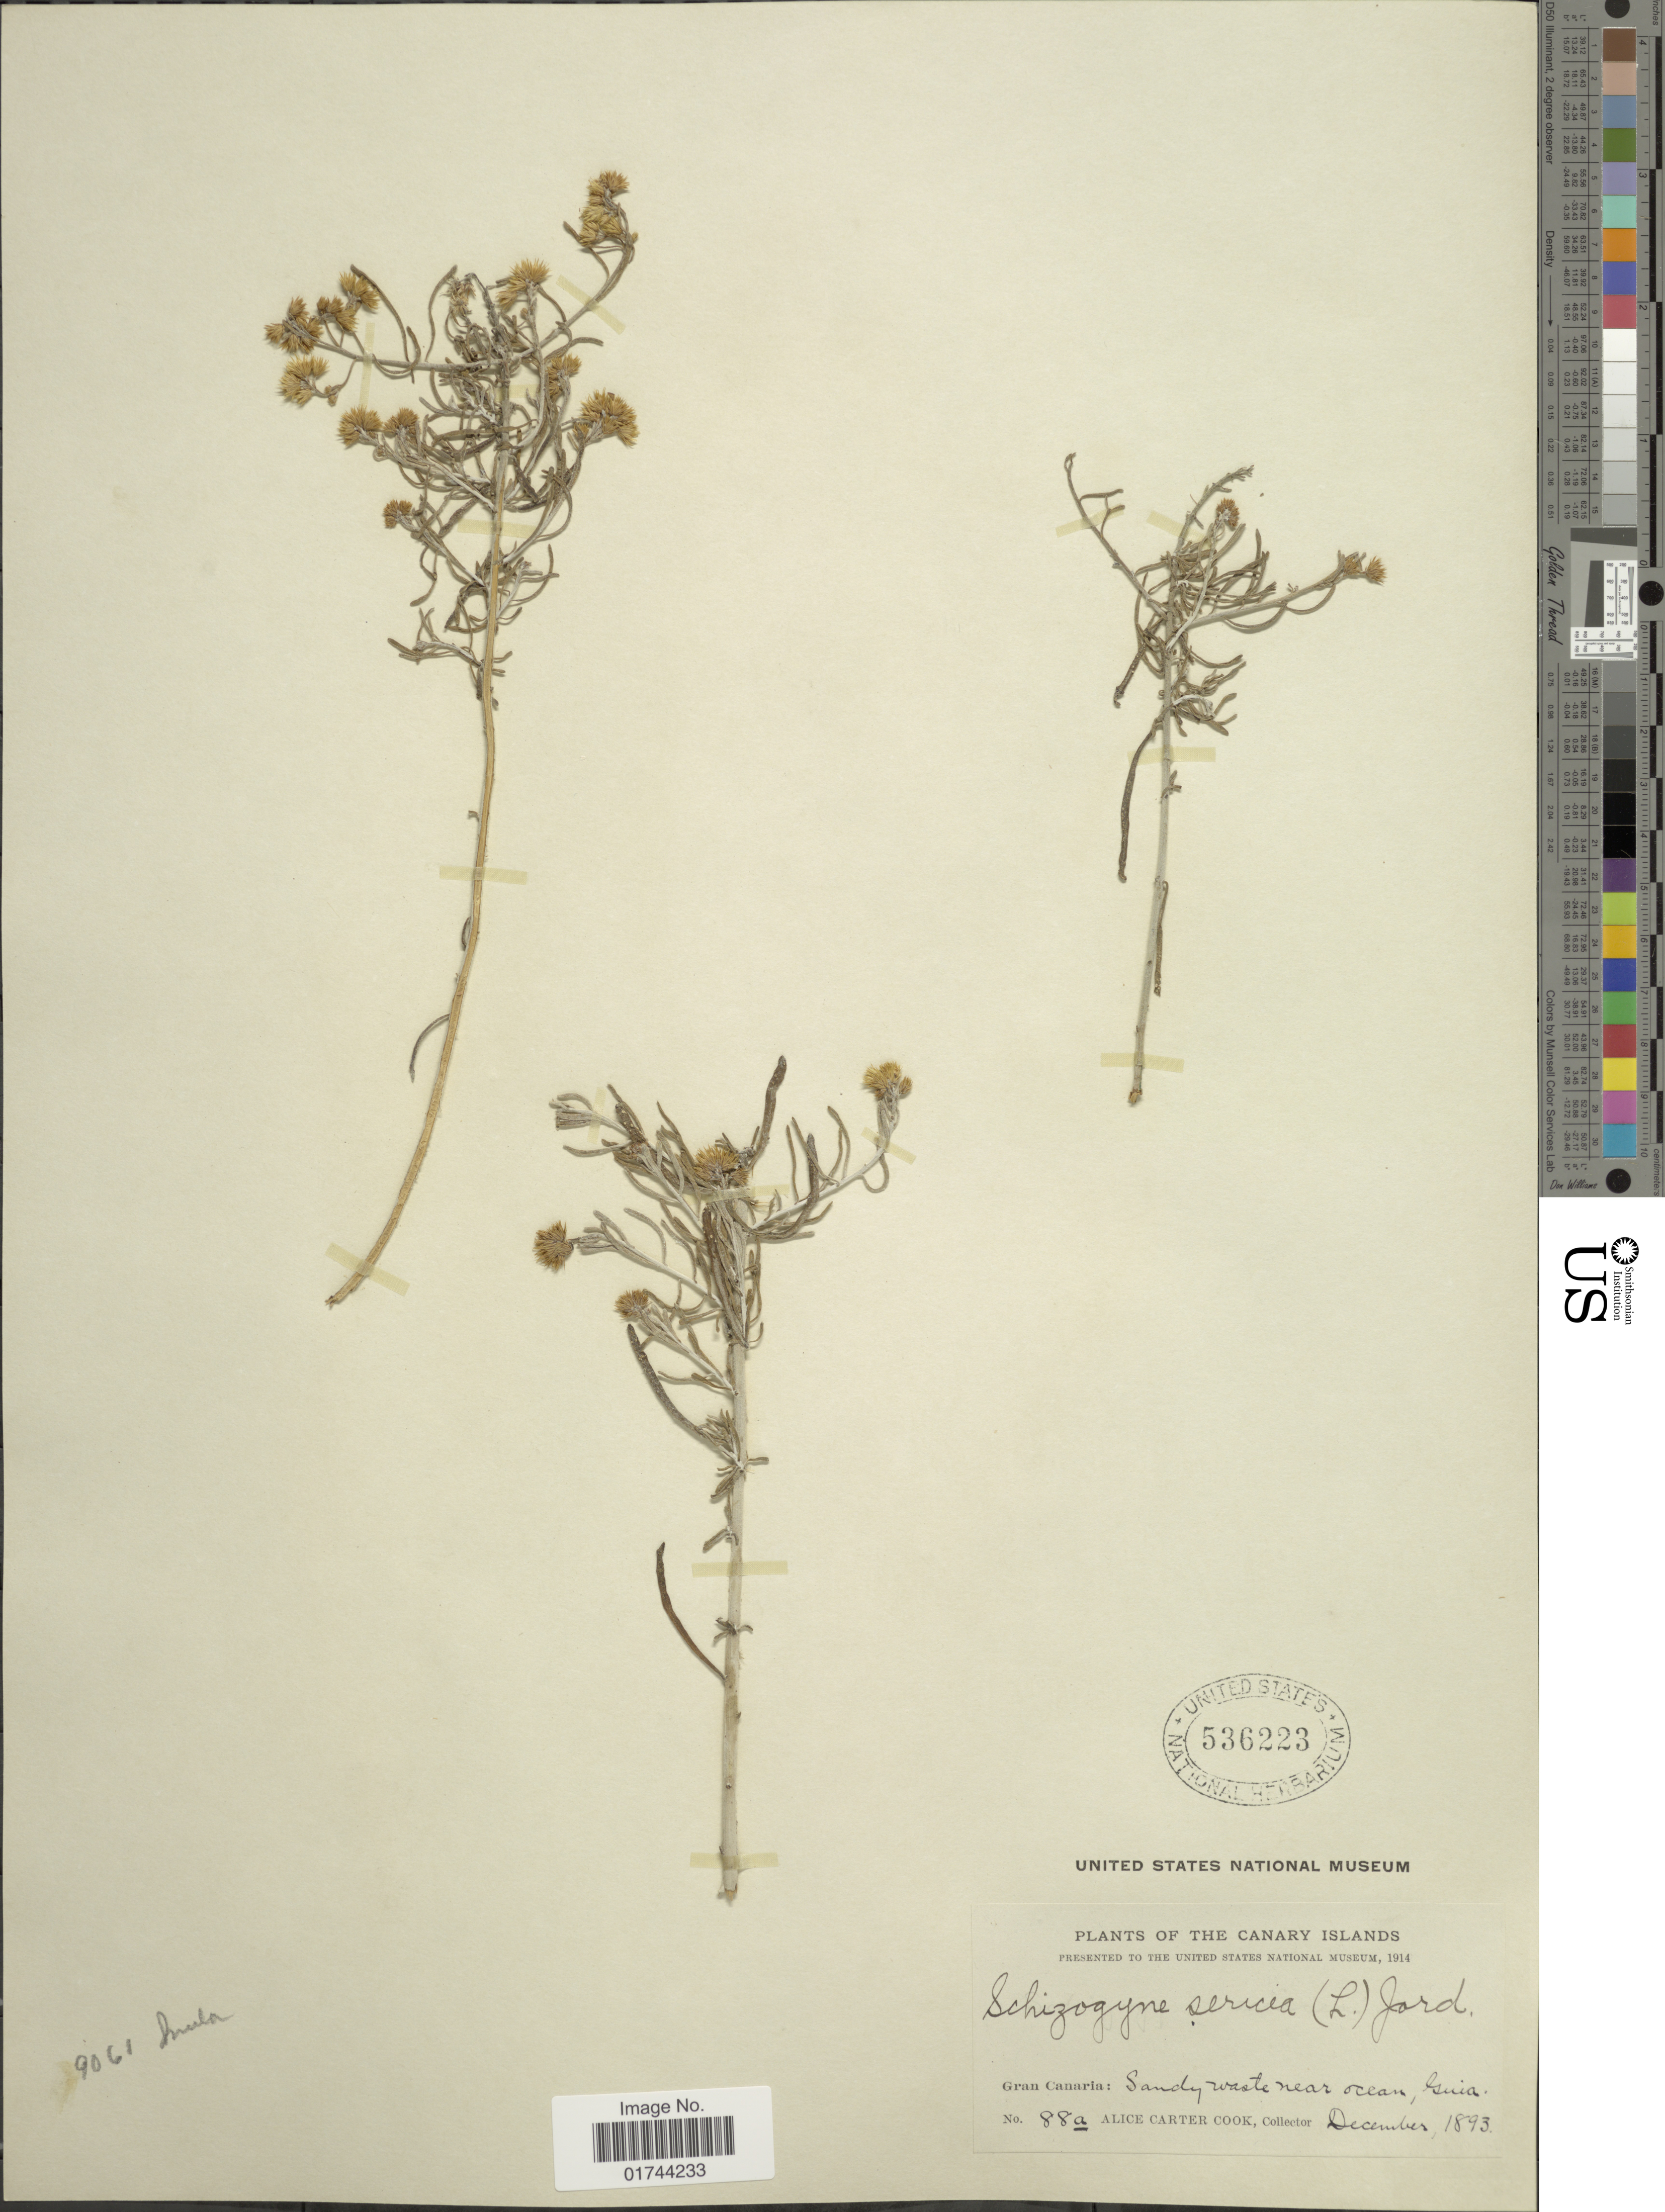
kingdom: Plantae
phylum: Tracheophyta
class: Magnoliopsida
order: Asterales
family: Asteraceae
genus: Inula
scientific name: Inula sericea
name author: Kit. ex Kanitz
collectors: Alice C. Cook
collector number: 88a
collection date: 1893-12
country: Spain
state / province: Canarias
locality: Canary Islands, Gran Canaria: Sandy waste near ocean, Guia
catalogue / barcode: US 536223